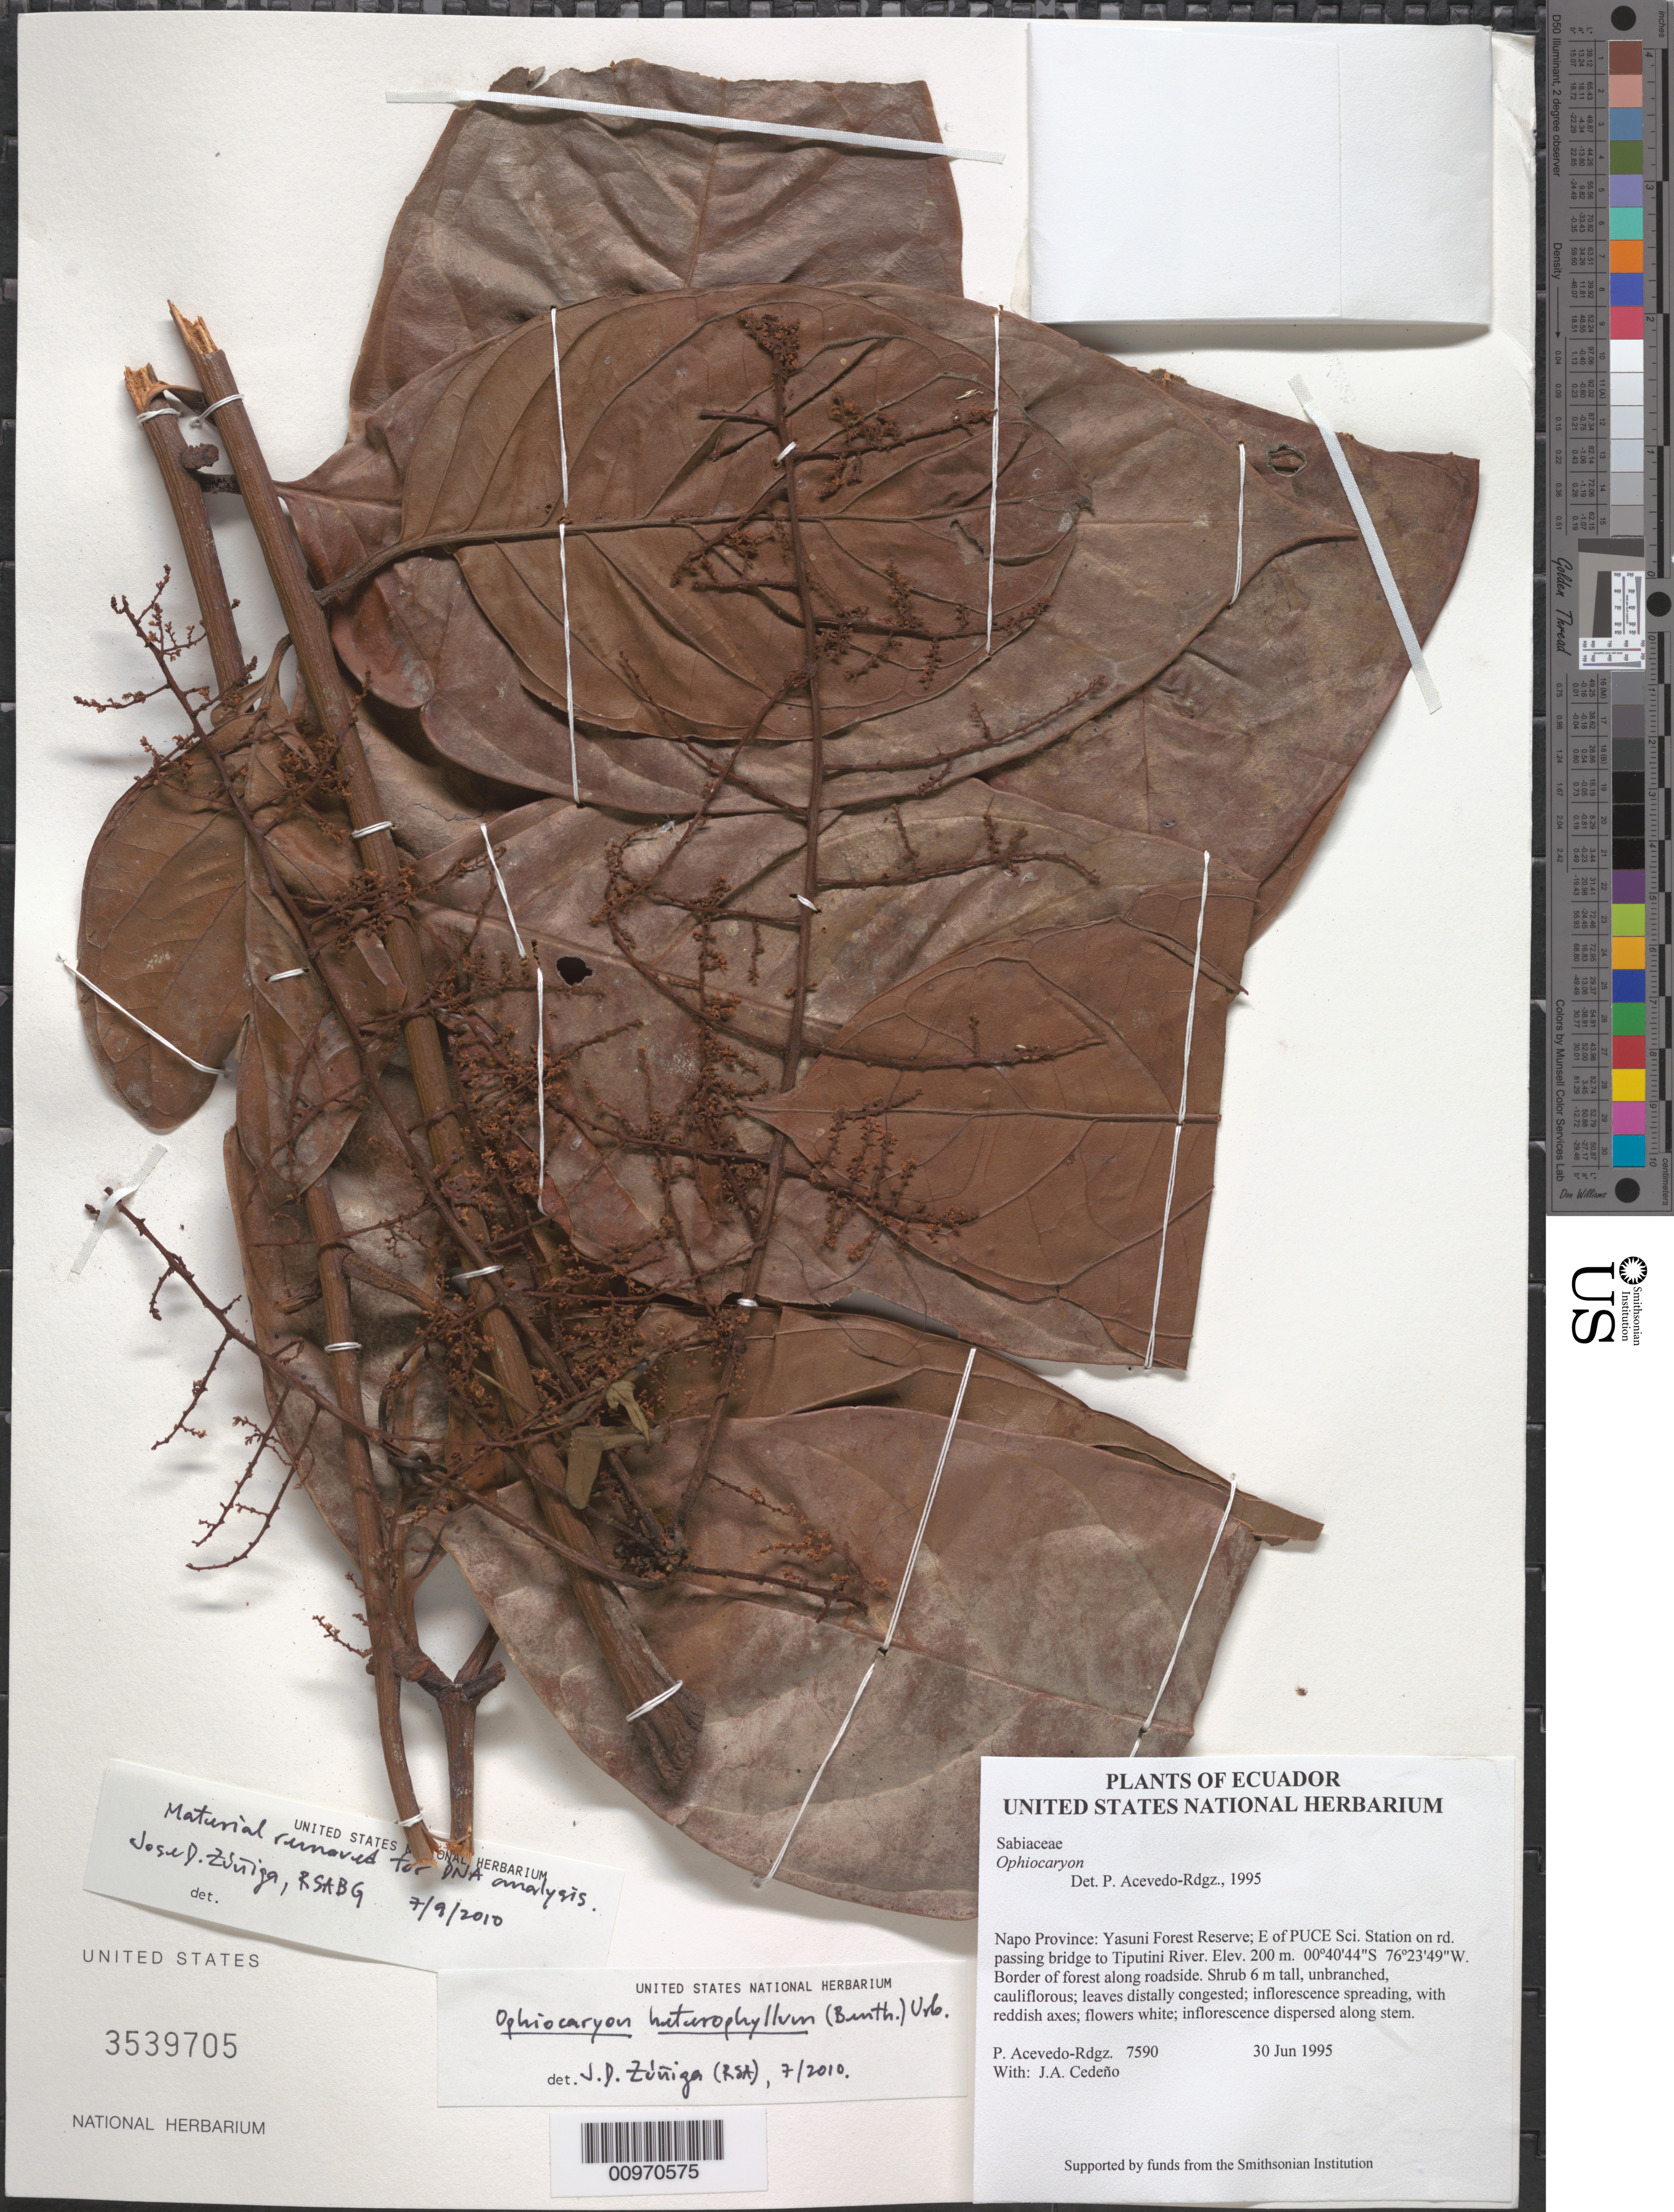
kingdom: Plantae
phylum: Tracheophyta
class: Magnoliopsida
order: Proteales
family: Sabiaceae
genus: Ophiocaryon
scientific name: Ophiocaryon heterophyllum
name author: (Benth.) Urb.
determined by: Zúñiga, J. D.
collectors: P. Acevedo-Rodr. & J. A. Cedeño M.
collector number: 7590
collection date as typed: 30 Jun 1995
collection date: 1995-06-30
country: Ecuador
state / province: Napo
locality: Napo Province: Yasuni Forest Reserve; E of PUCE Sci. Station on rd. passing bridge to Tiputini River.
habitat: Border of forest along roadside.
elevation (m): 200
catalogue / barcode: US 3539705